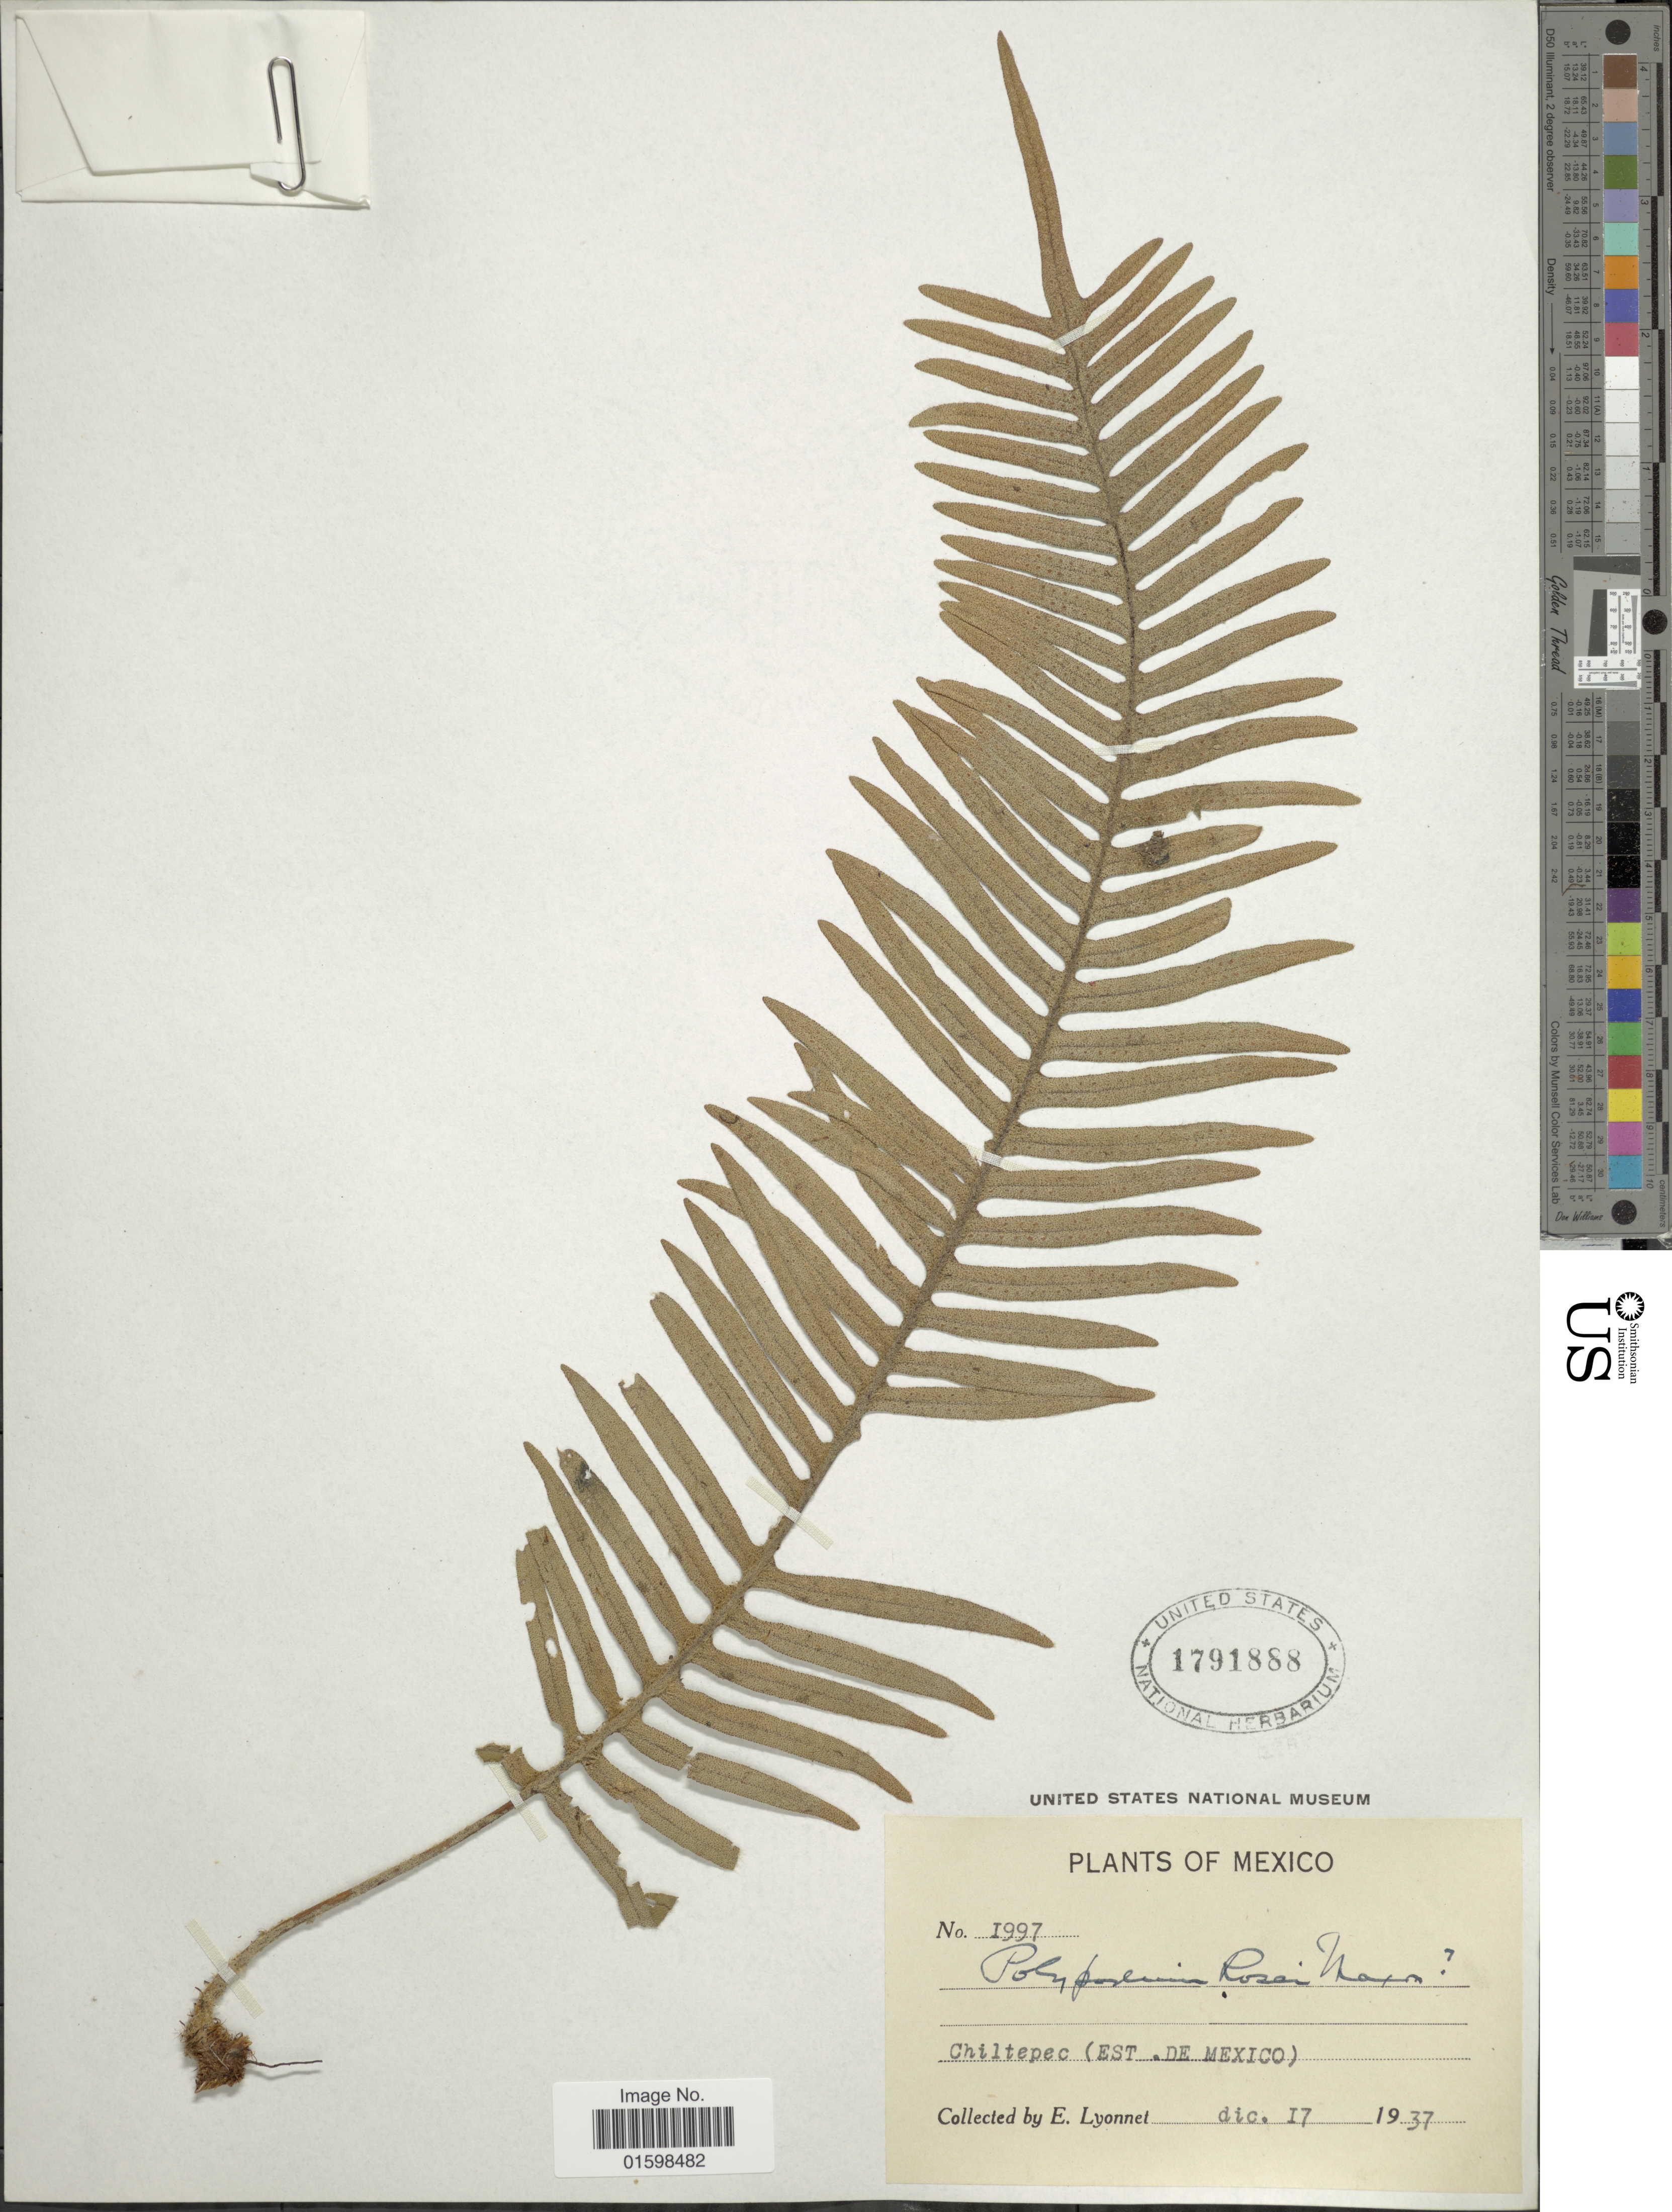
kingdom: Plantae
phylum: Tracheophyta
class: Polypodiopsida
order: Polypodiales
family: Polypodiaceae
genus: Pleopeltis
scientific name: Pleopeltis rosei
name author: (Maxon) A.R. Sm. & Tejero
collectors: E. Lyonnet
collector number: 1997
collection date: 1937-12-17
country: Mexico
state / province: México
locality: Chiltepec (Est. De Mexico)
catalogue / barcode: US 1791888